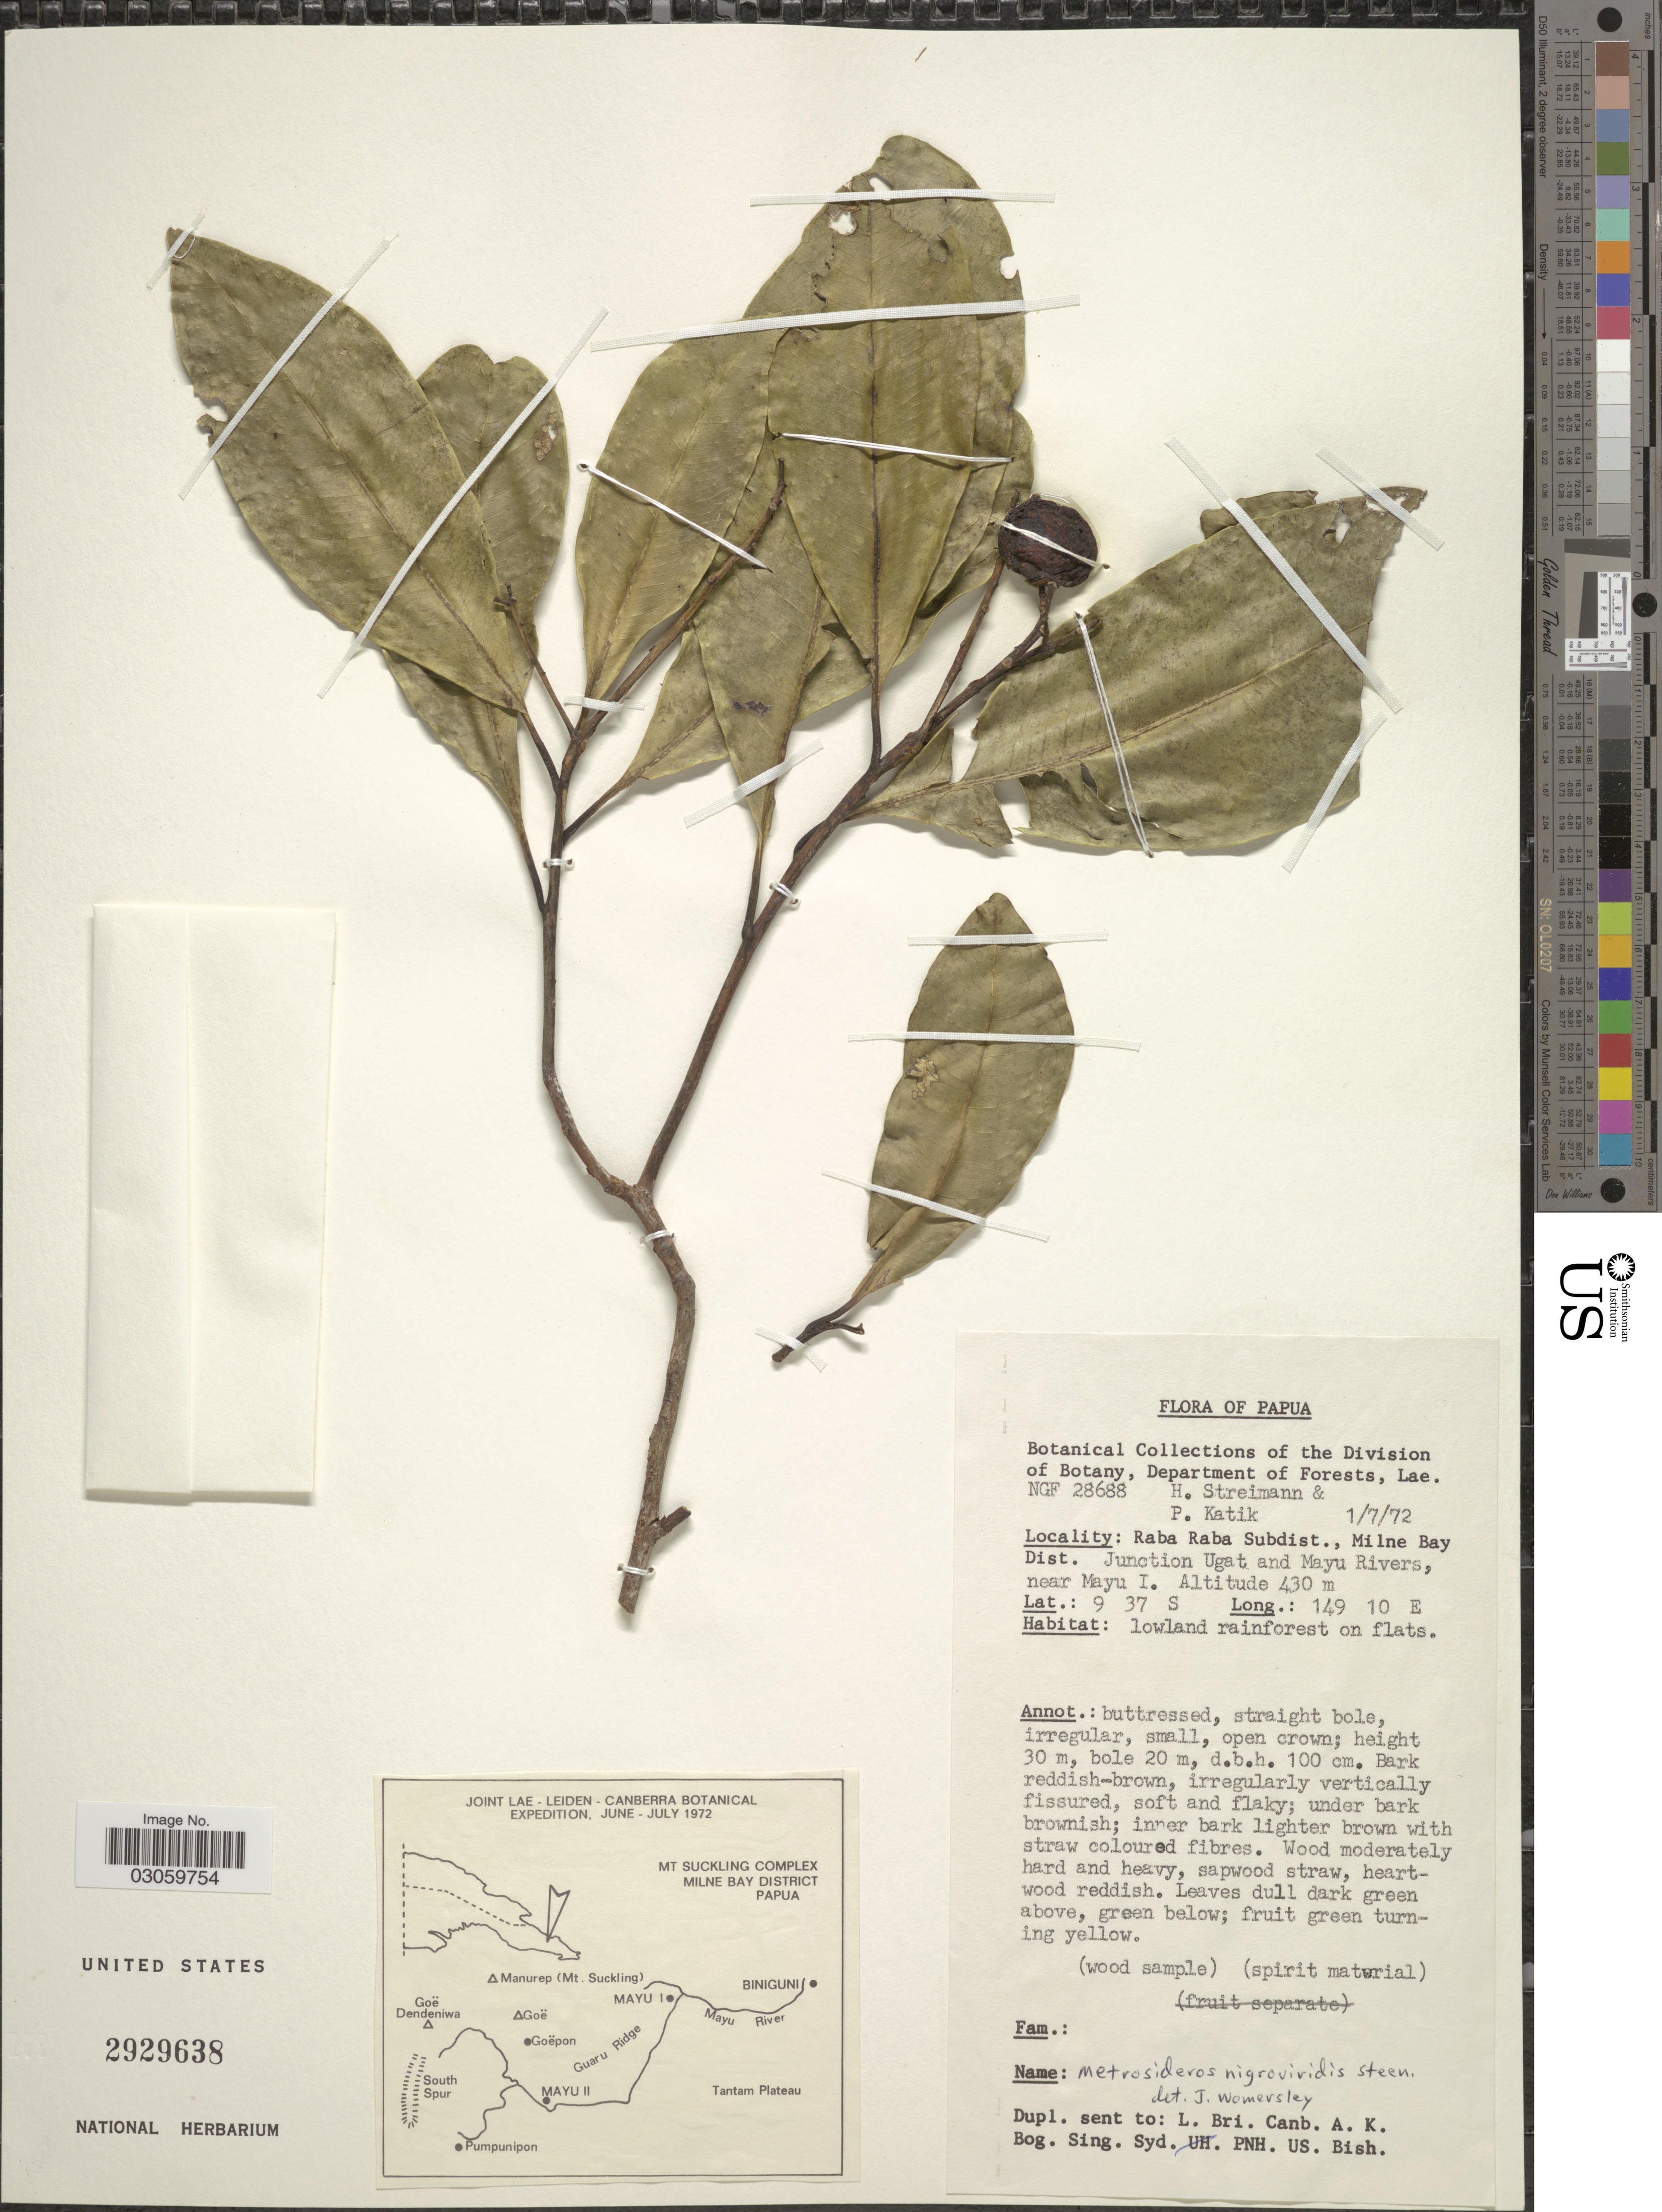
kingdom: Plantae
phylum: Tracheophyta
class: Magnoliopsida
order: Myrtales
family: Myrtaceae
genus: Metrosideros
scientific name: Metrosideros nigroviridis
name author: Steenis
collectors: H. Streimann & P. Katik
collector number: NGF 28688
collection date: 1972-07-01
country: Papua New Guinea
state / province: Milne Bay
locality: Papua. Raba Raba Subdist., Milne Bay Dist. Junction Ugat and Mayu Rivers, near Mayu I.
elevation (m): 430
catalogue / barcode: US 2929638